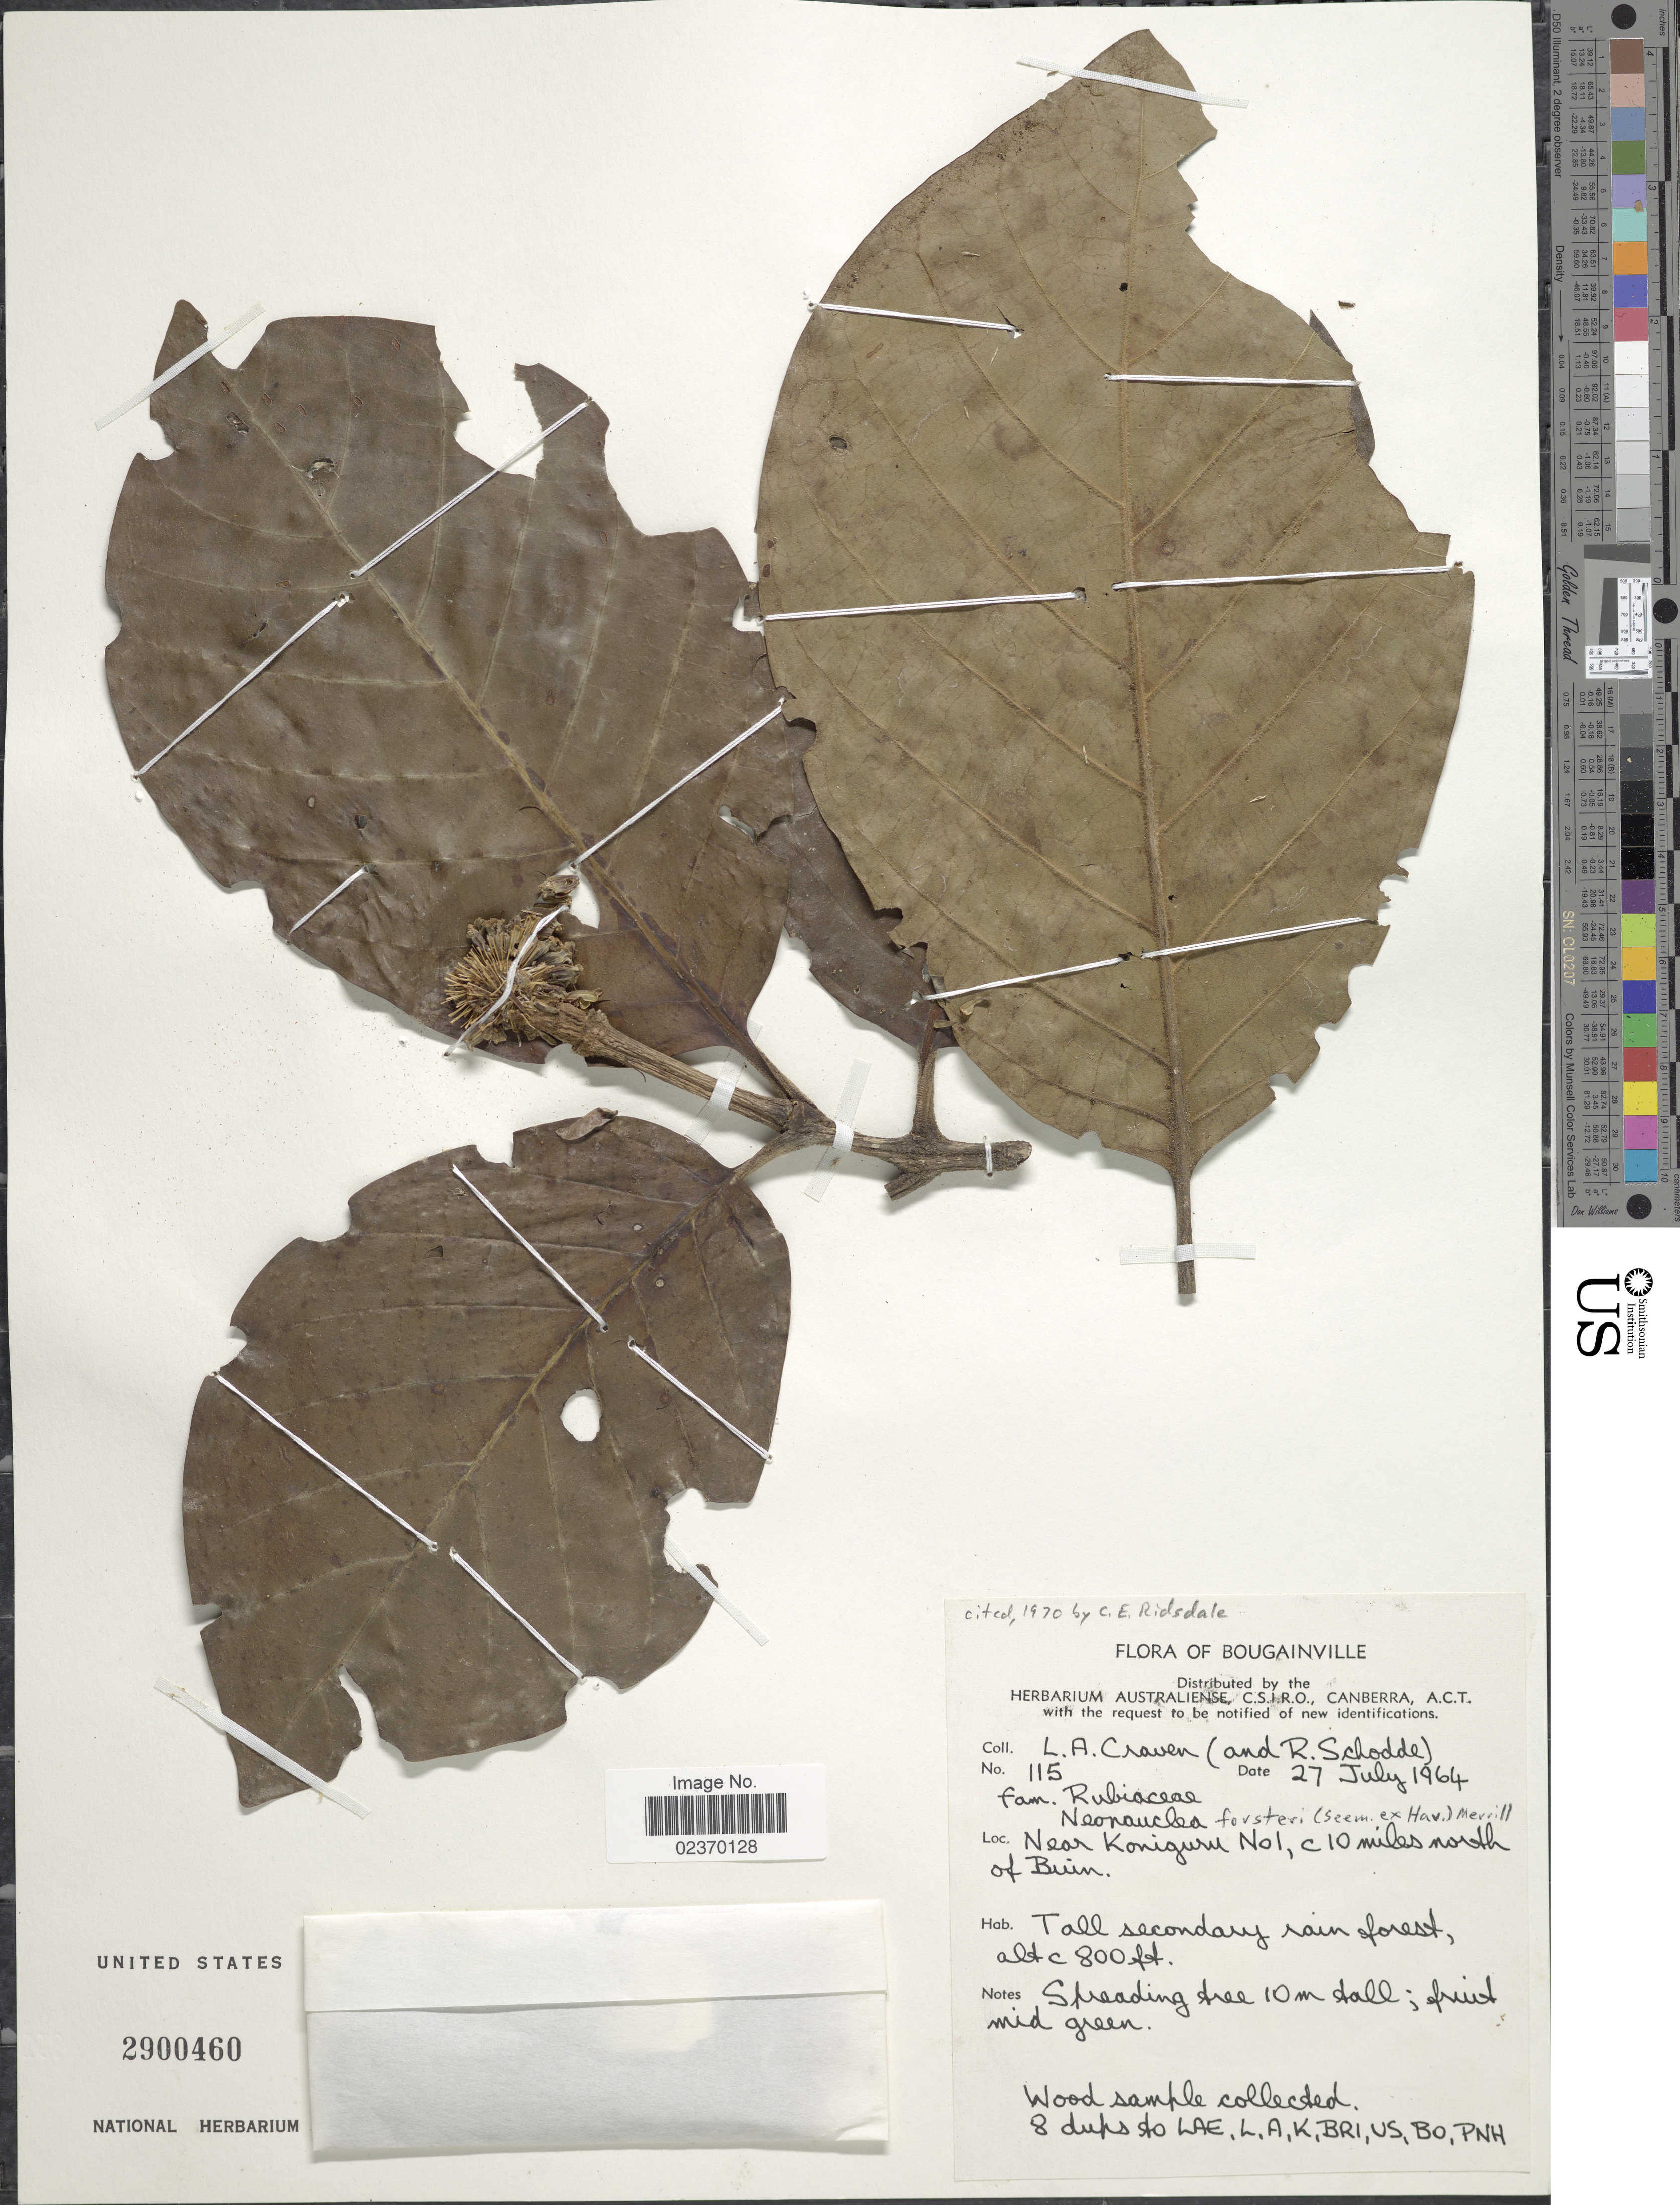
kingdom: Plantae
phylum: Tracheophyta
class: Magnoliopsida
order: Gentianales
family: Rubiaceae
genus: Neonauclea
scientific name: Neonauclea forsteri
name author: (Seem.) Merr.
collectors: L. A. Craven & R. Schodde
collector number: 115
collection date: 1964-07-27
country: Papua New Guinea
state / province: Bougainville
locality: Near Koniguru No 1, c. 10 miles north of Buin,Tall secondary rain forest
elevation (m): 244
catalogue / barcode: US 2900460